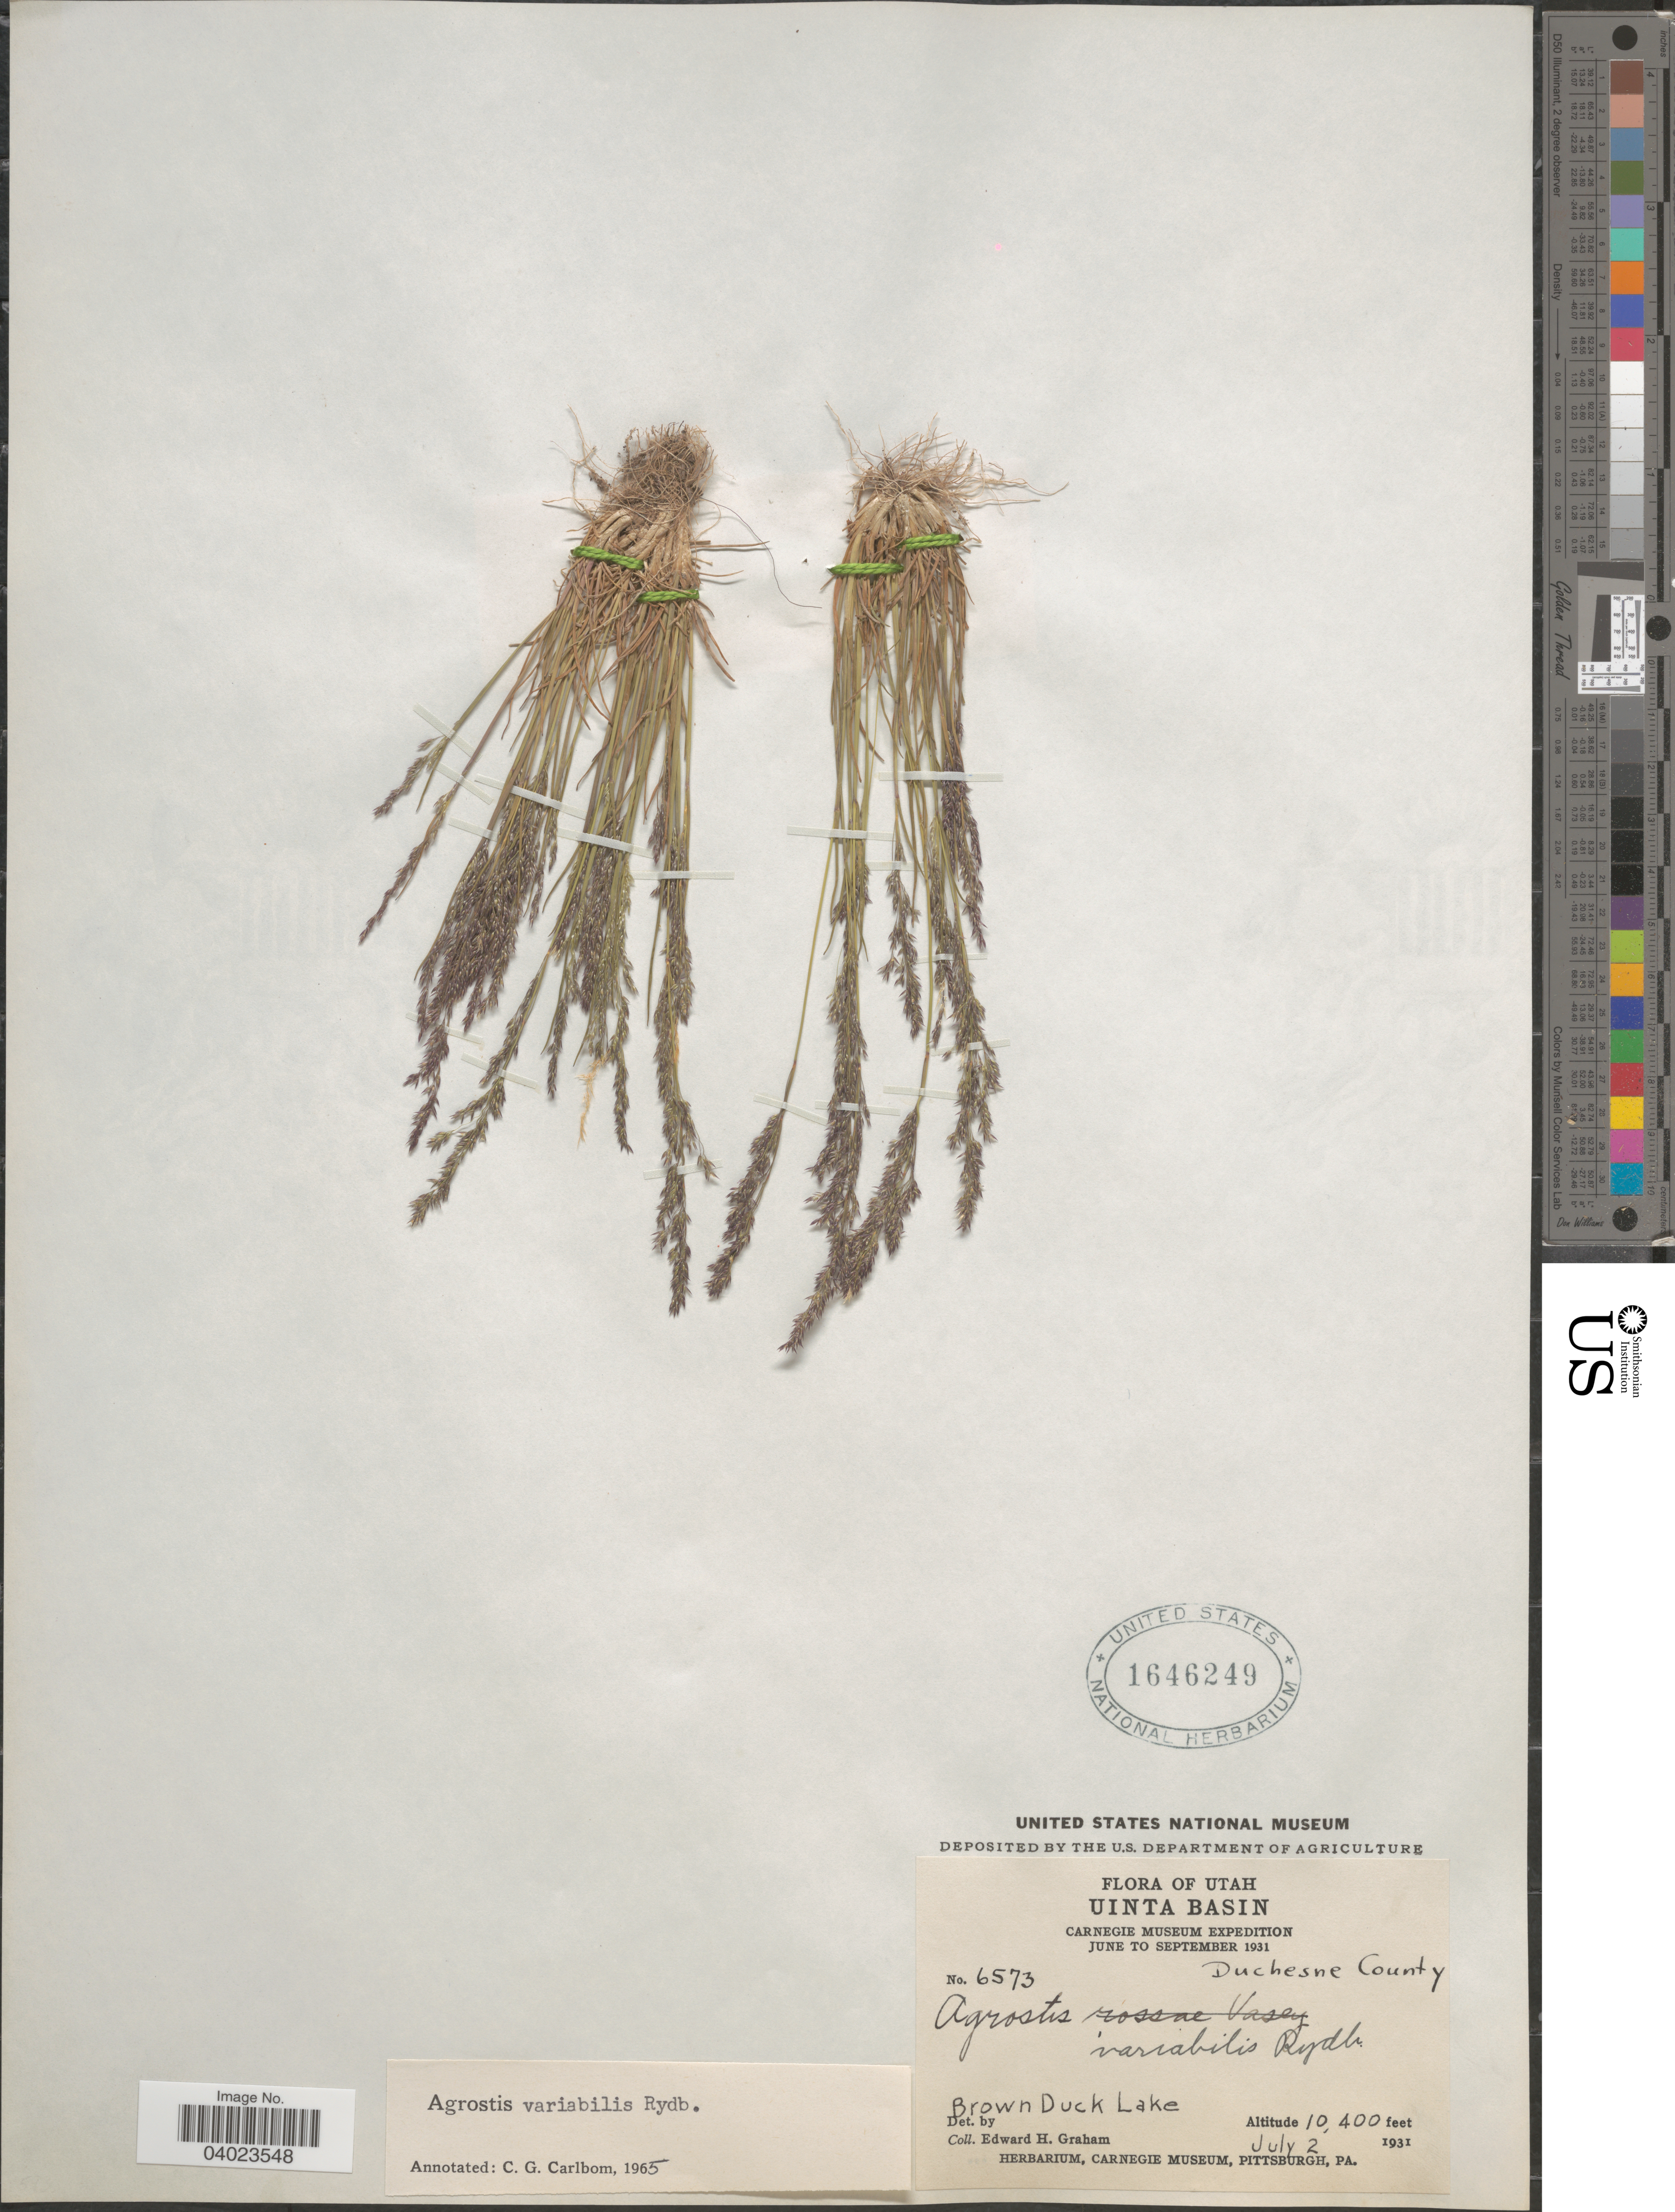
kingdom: Plantae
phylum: Tracheophyta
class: Liliopsida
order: Poales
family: Poaceae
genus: Agrostis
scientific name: Agrostis variabilis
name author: Rydb.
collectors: E. H. Graham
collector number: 6573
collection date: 1931-07-02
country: United States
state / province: Utah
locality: Uinta Basin. Duchesne County. Brown Duck Lake.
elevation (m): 3170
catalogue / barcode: US 1646249